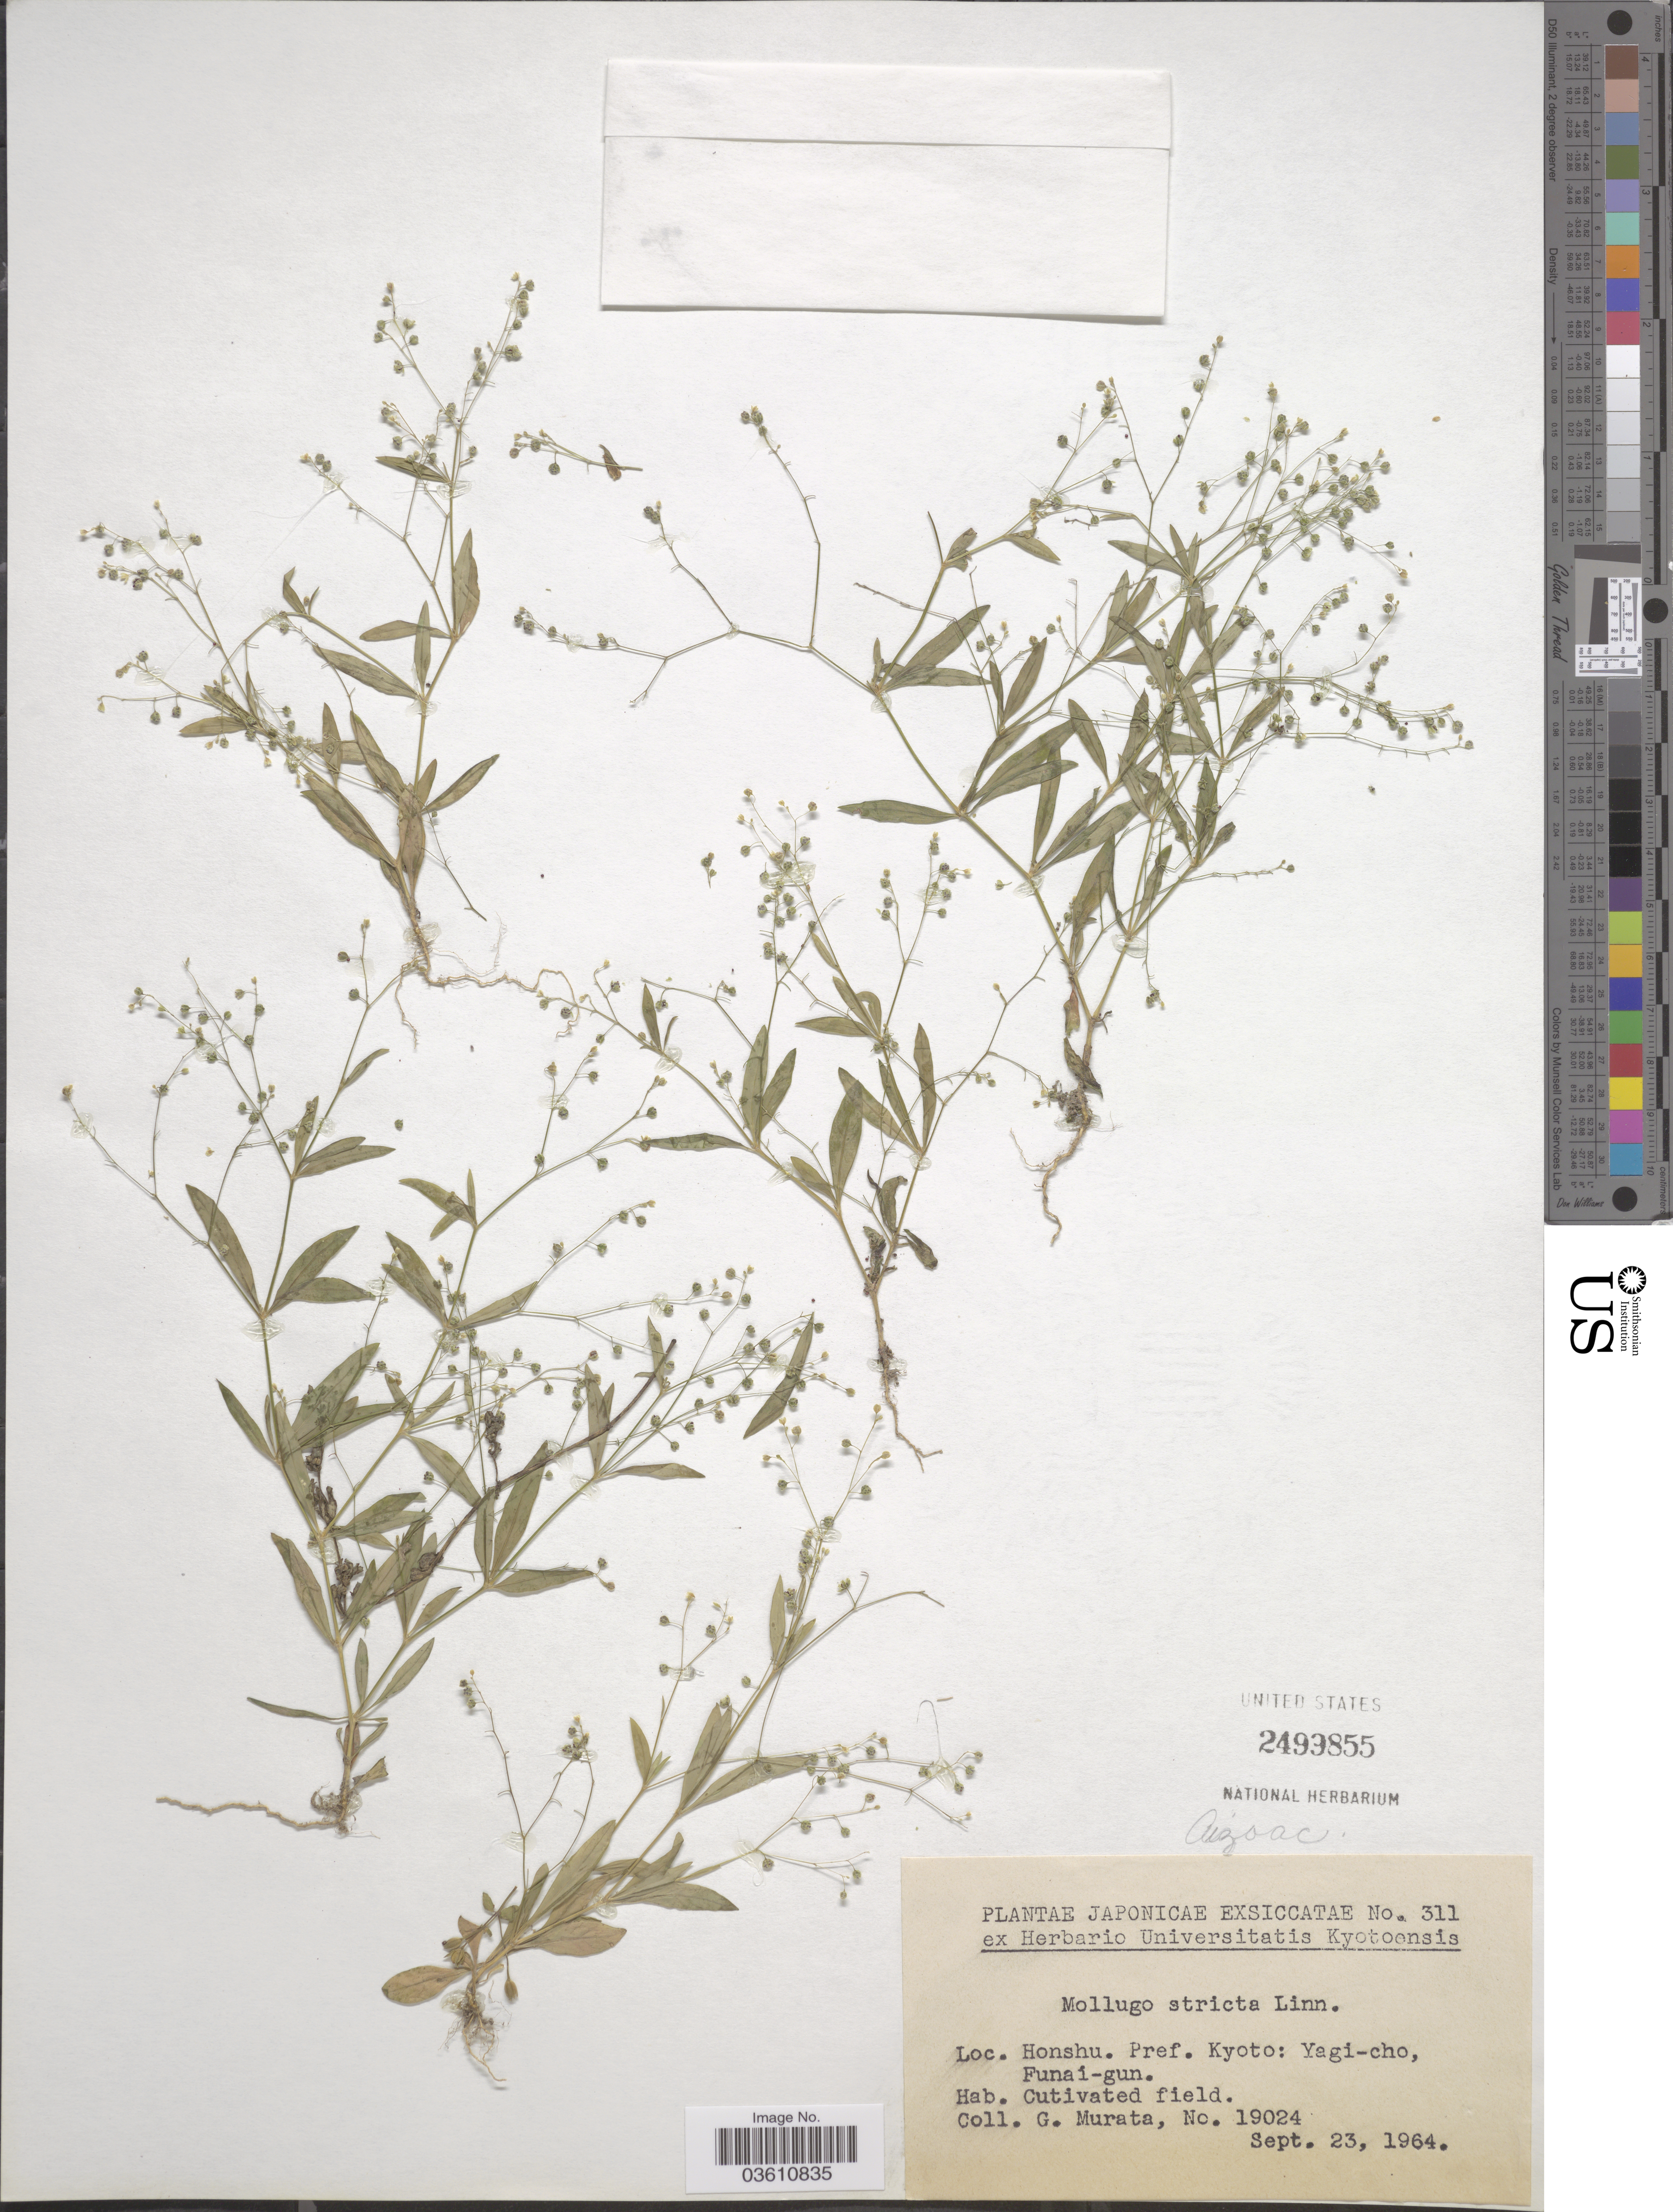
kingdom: Plantae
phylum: Tracheophyta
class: Magnoliopsida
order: Caryophyllales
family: Molluginaceae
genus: Trigastrotheca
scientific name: Trigastrotheca pentaphylla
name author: (L.) Thulin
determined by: Strong, Mark T., (BOT), Smithsonian Institution - National Museum of Natural History (UNITED STATES)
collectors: G. Murata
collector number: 19024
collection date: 1964-09-23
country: Japan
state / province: Kyoto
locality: Honshu. Pref. Kyoto: Yagi-cho, Funai-gun.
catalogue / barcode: US 2499855